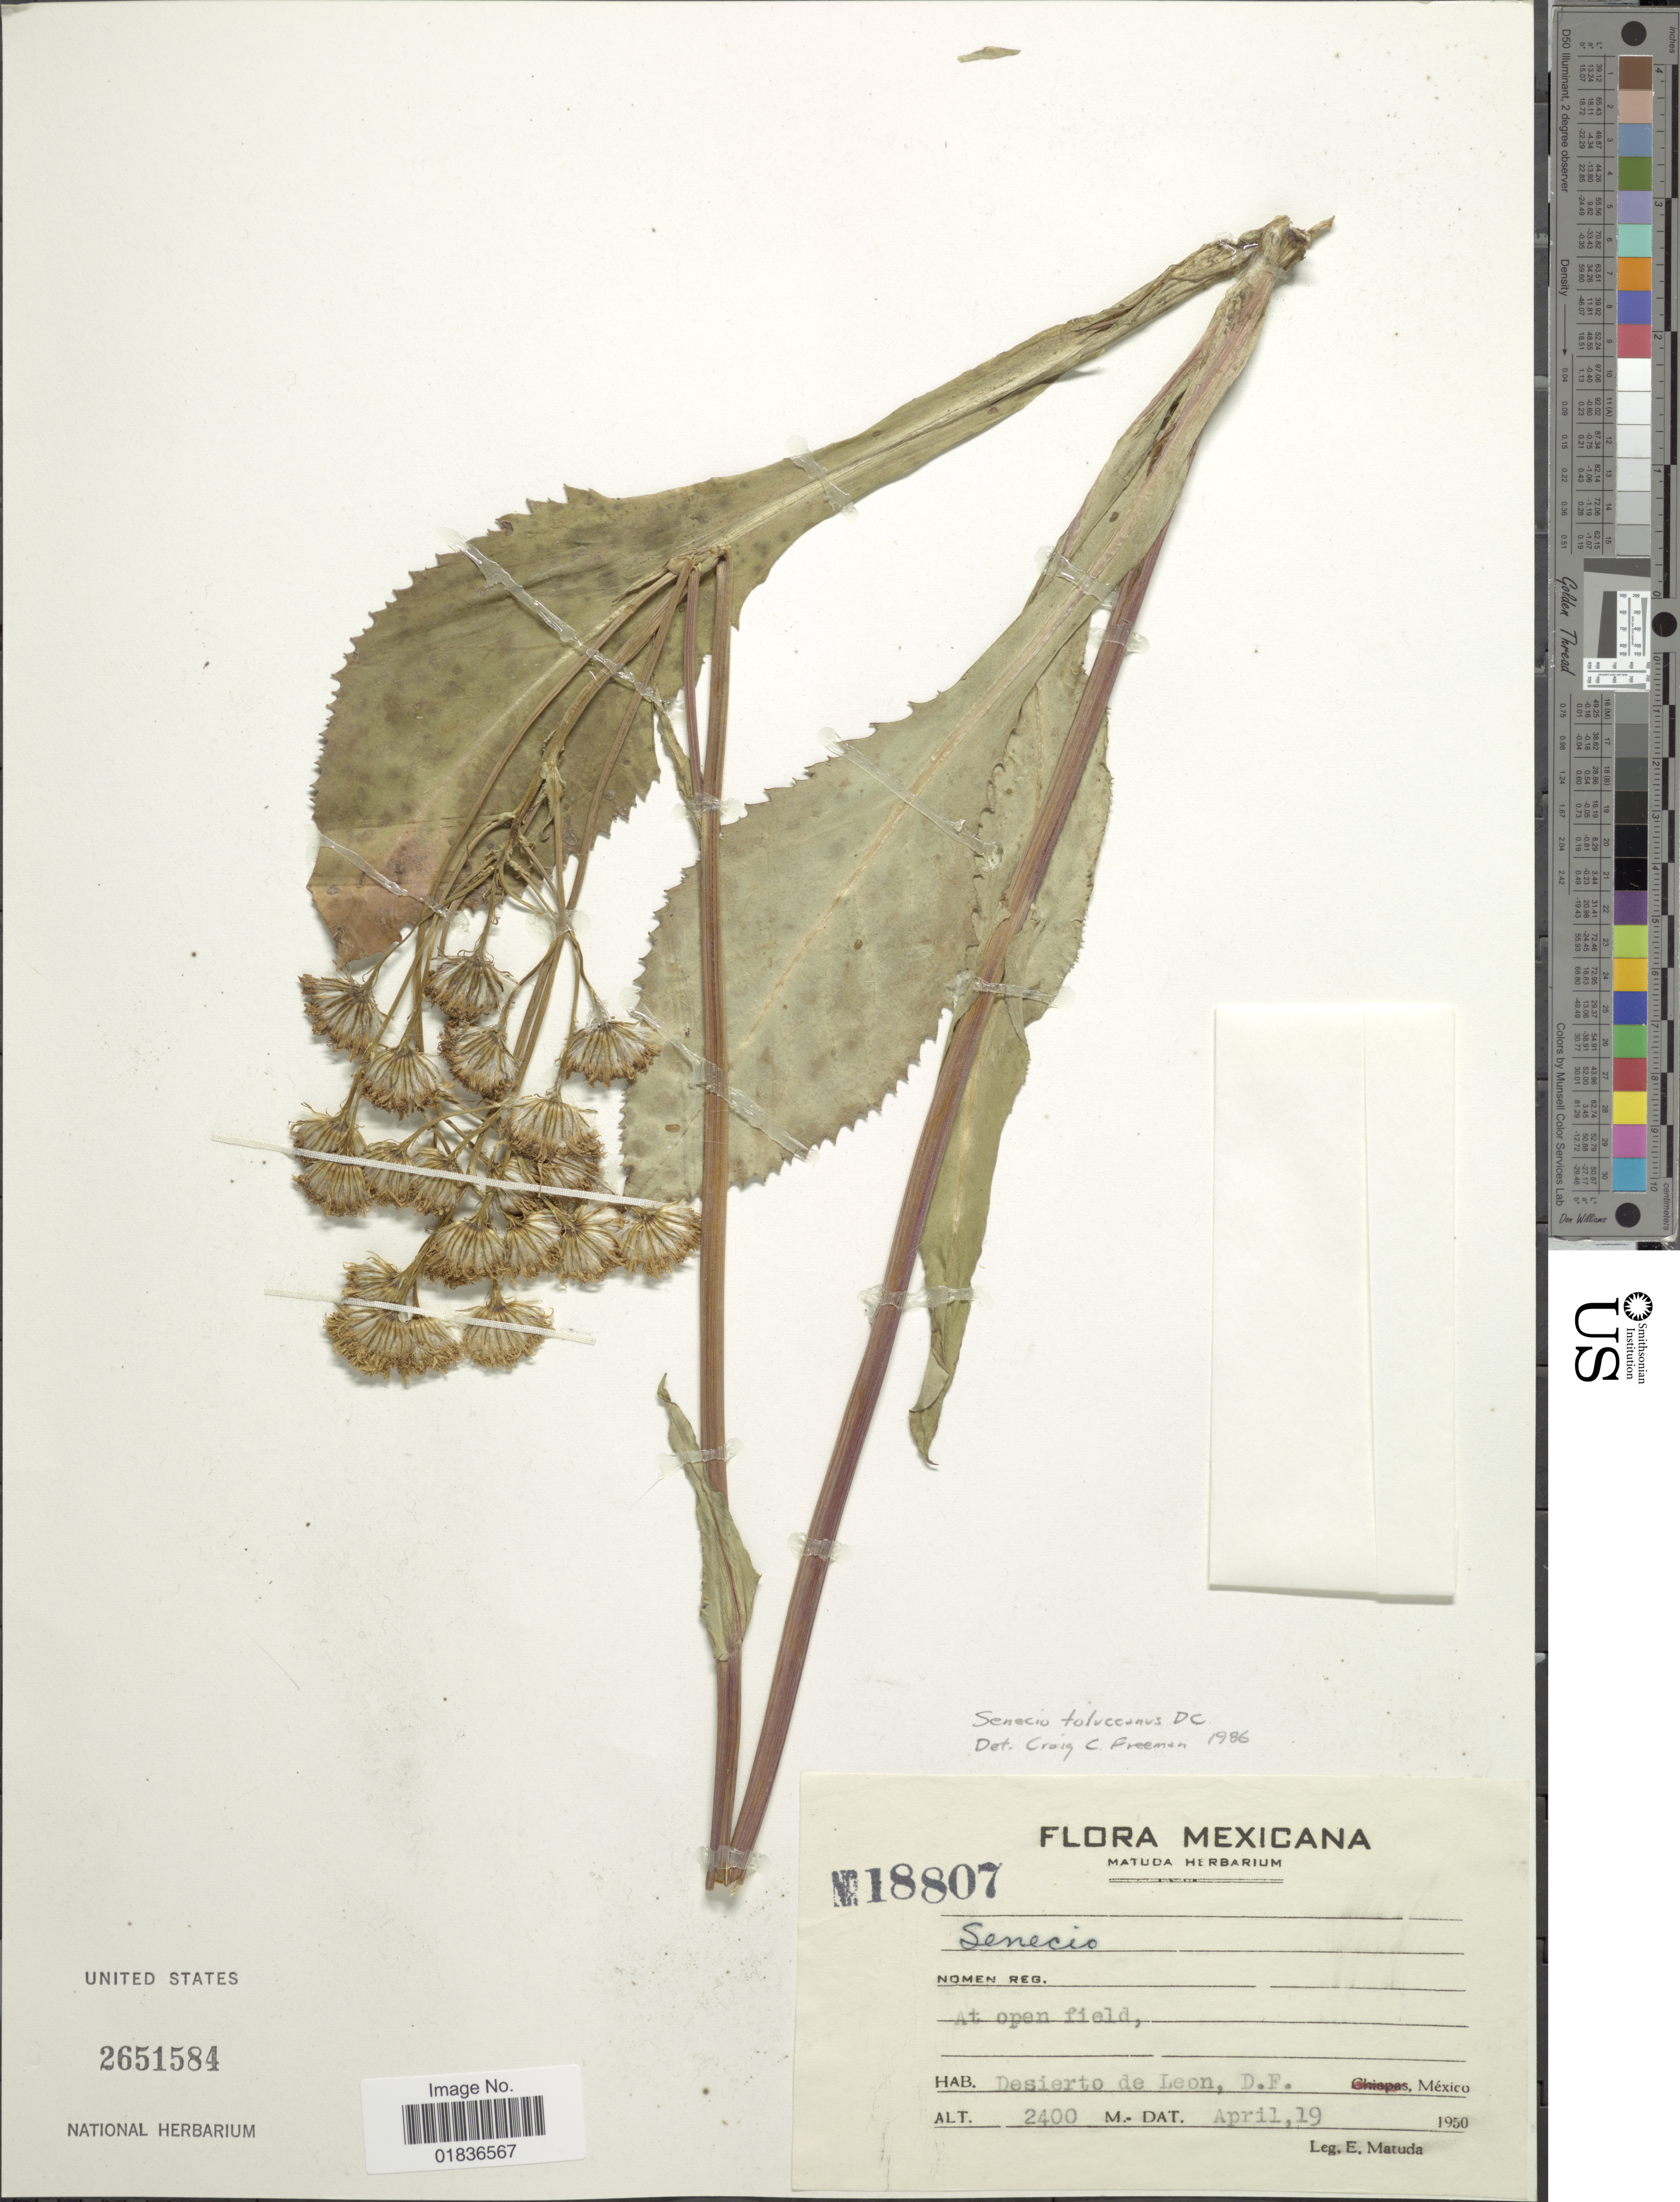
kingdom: Plantae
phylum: Tracheophyta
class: Magnoliopsida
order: Asterales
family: Asteraceae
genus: Senecio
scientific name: Senecio toluccanus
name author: DC.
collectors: E. Matuda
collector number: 18807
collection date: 1950-04-19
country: Mexico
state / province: Distrito Federal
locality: Desierto de Leon, at open field.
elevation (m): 2400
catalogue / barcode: US 2651584